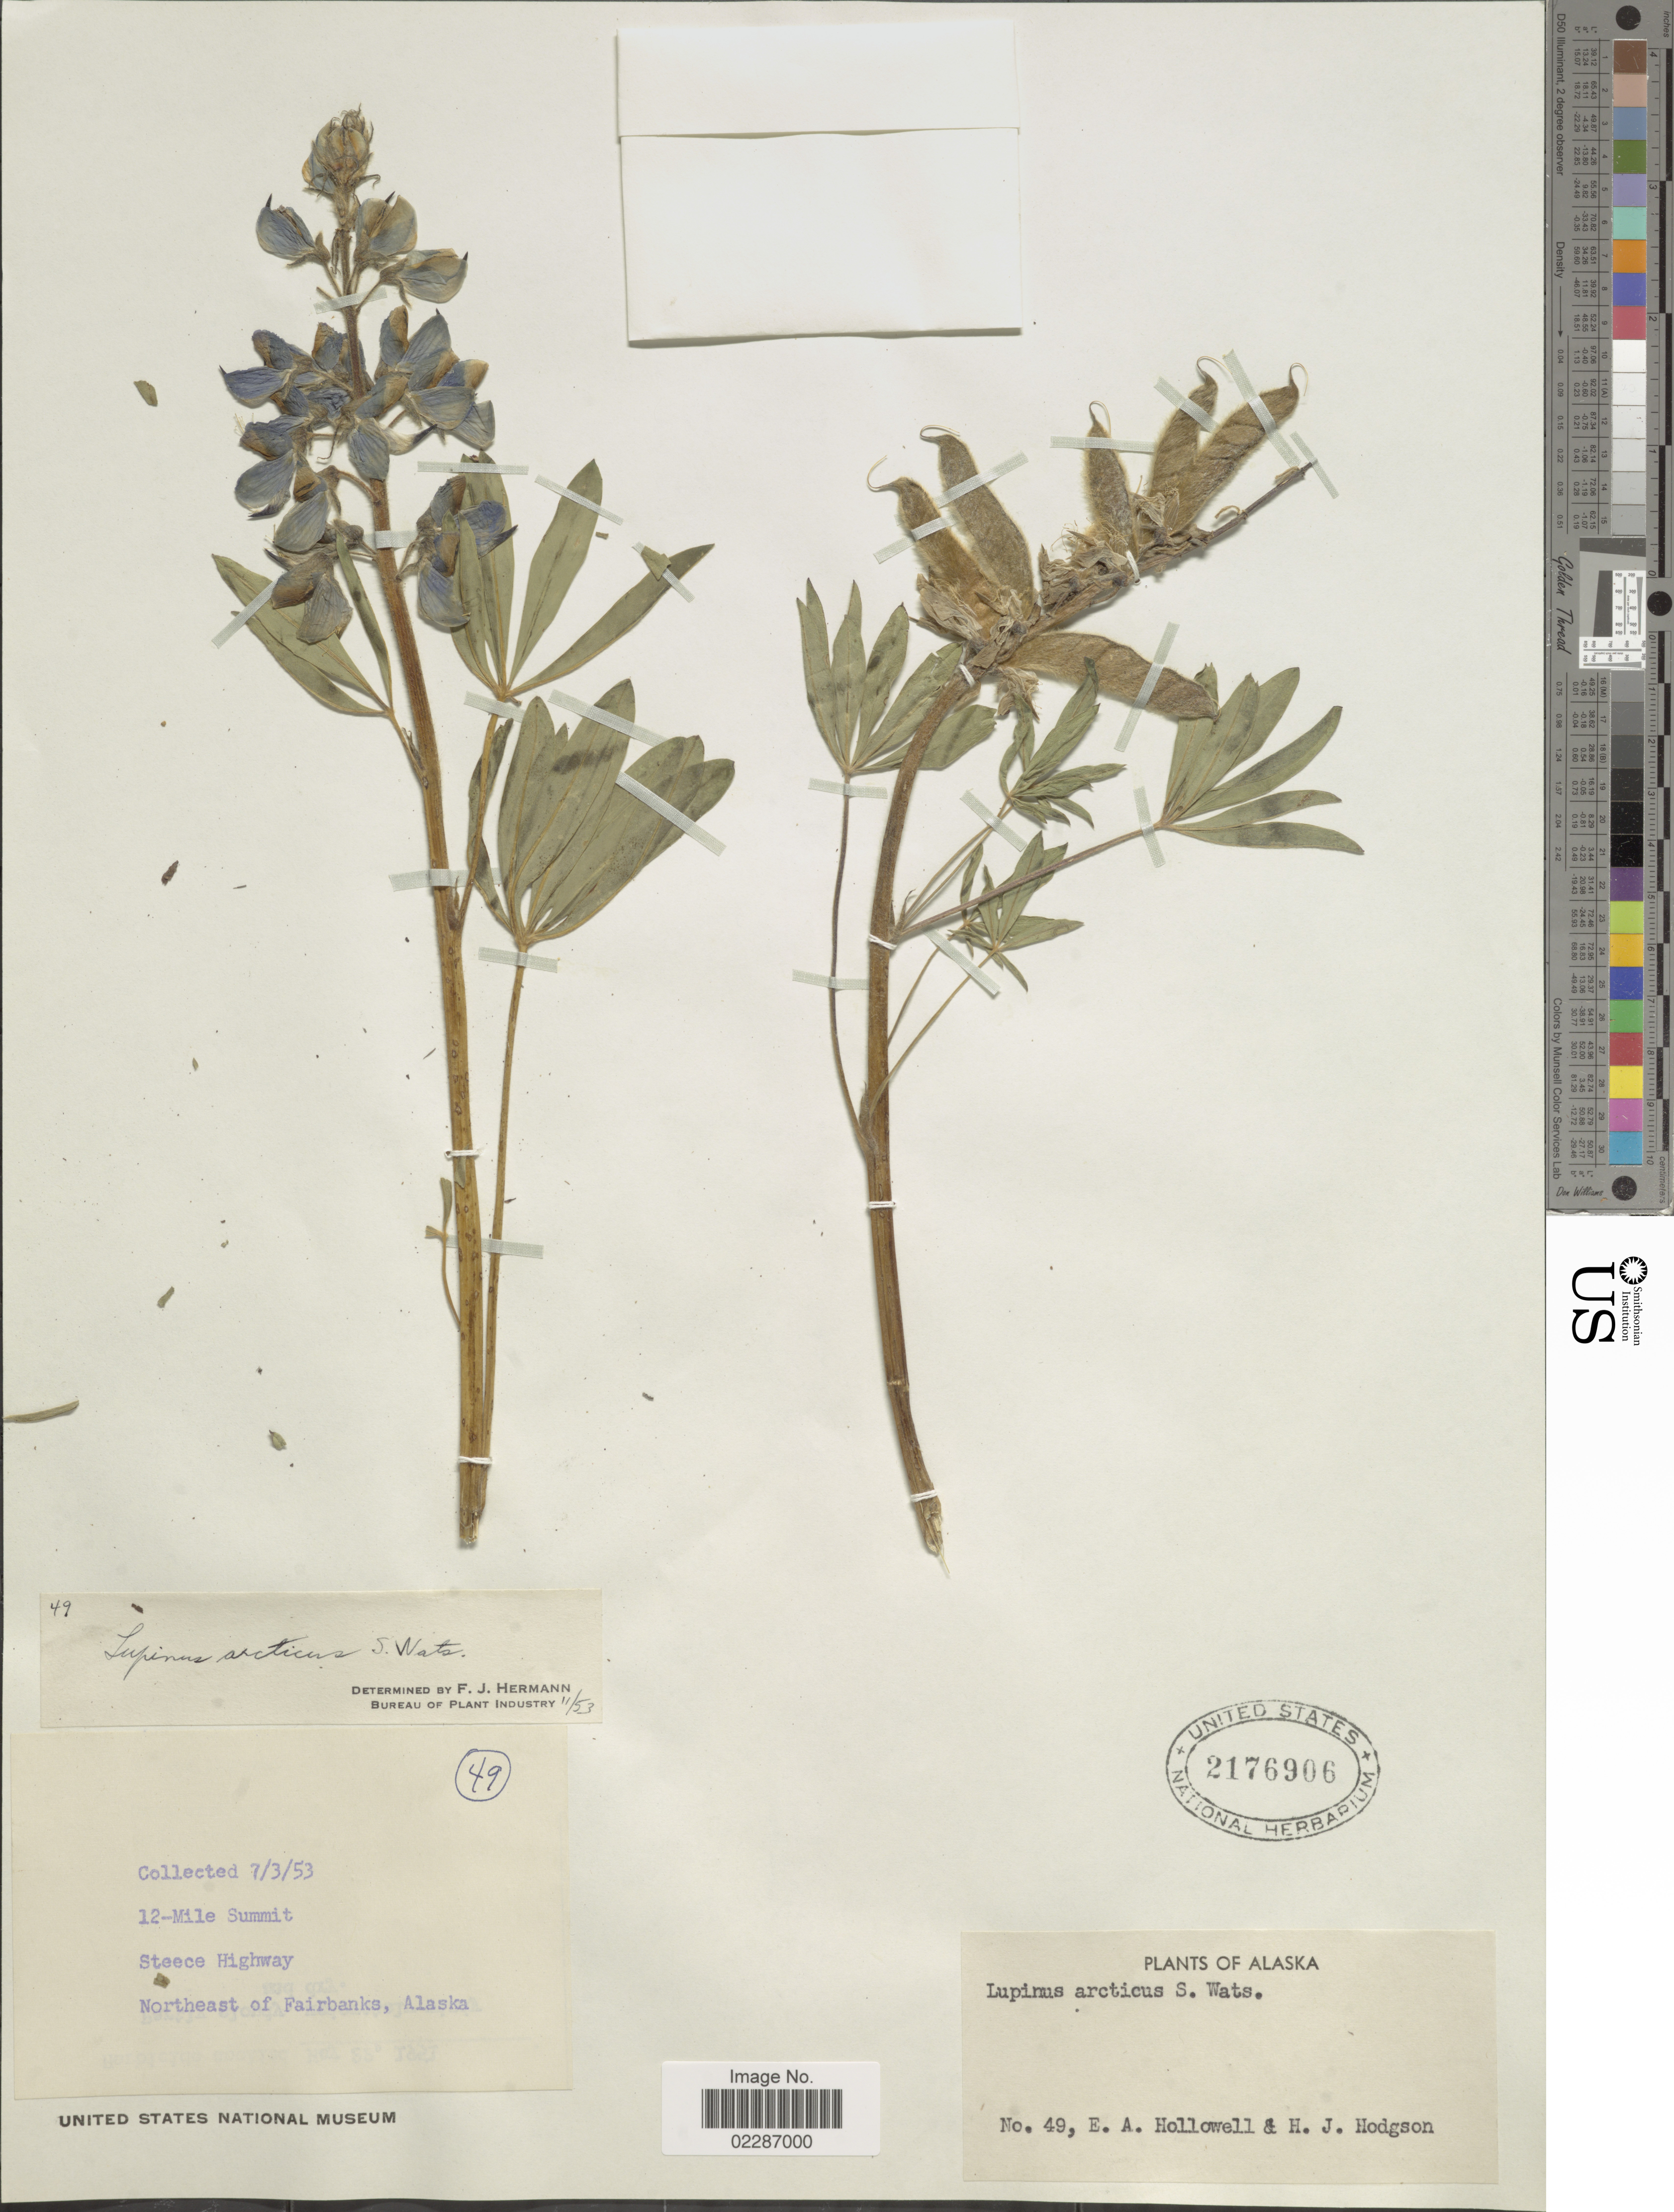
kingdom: Plantae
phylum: Tracheophyta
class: Magnoliopsida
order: Fabales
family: Fabaceae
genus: Lupinus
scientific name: Lupinus arcticus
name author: S. Watson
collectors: E. Hollowell & H. J. Hodgson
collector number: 49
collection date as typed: Transcribed d/m/y: 3/7/53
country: United States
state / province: Alaska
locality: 12 mile summit, Steece Highway, Northeast of Fairbanks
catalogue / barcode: US 2176906